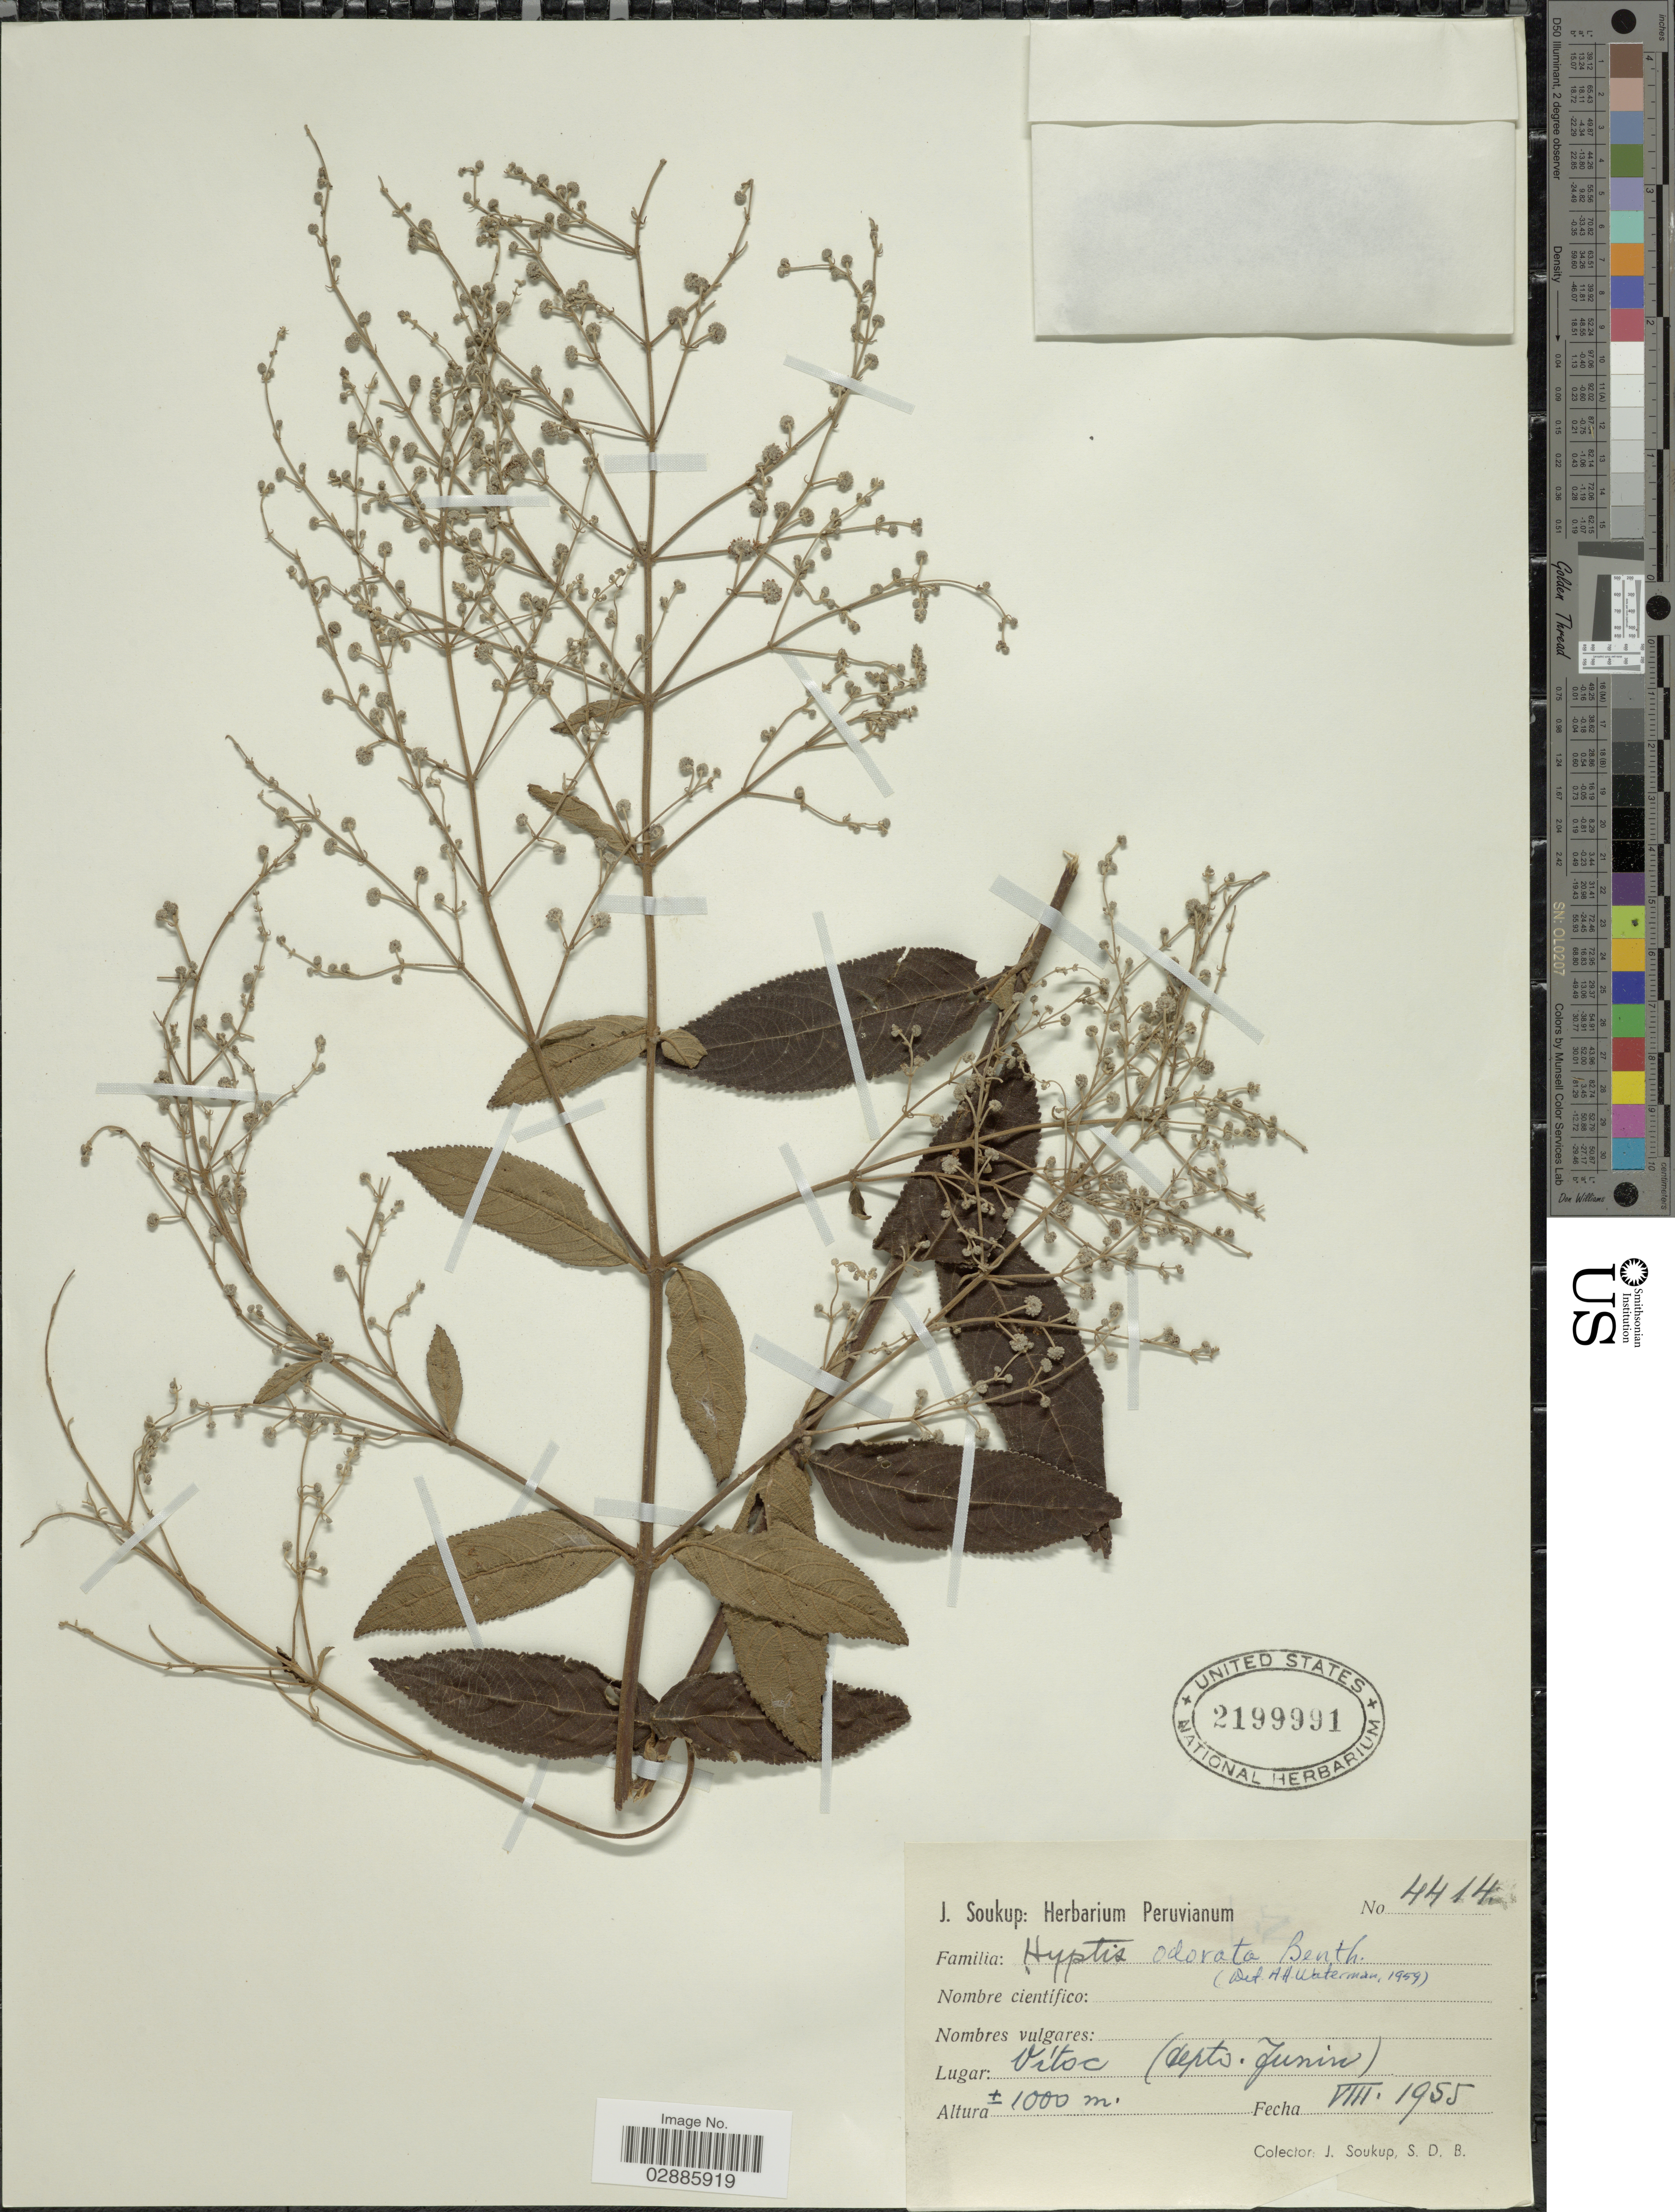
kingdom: Plantae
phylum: Tracheophyta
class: Magnoliopsida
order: Lamiales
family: Lamiaceae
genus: Hyptis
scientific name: Hyptis odorata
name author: Benth.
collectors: J. Soukup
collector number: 4414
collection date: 1955-08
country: Peru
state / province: Junín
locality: Vítoc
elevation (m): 1000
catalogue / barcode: US 2199991